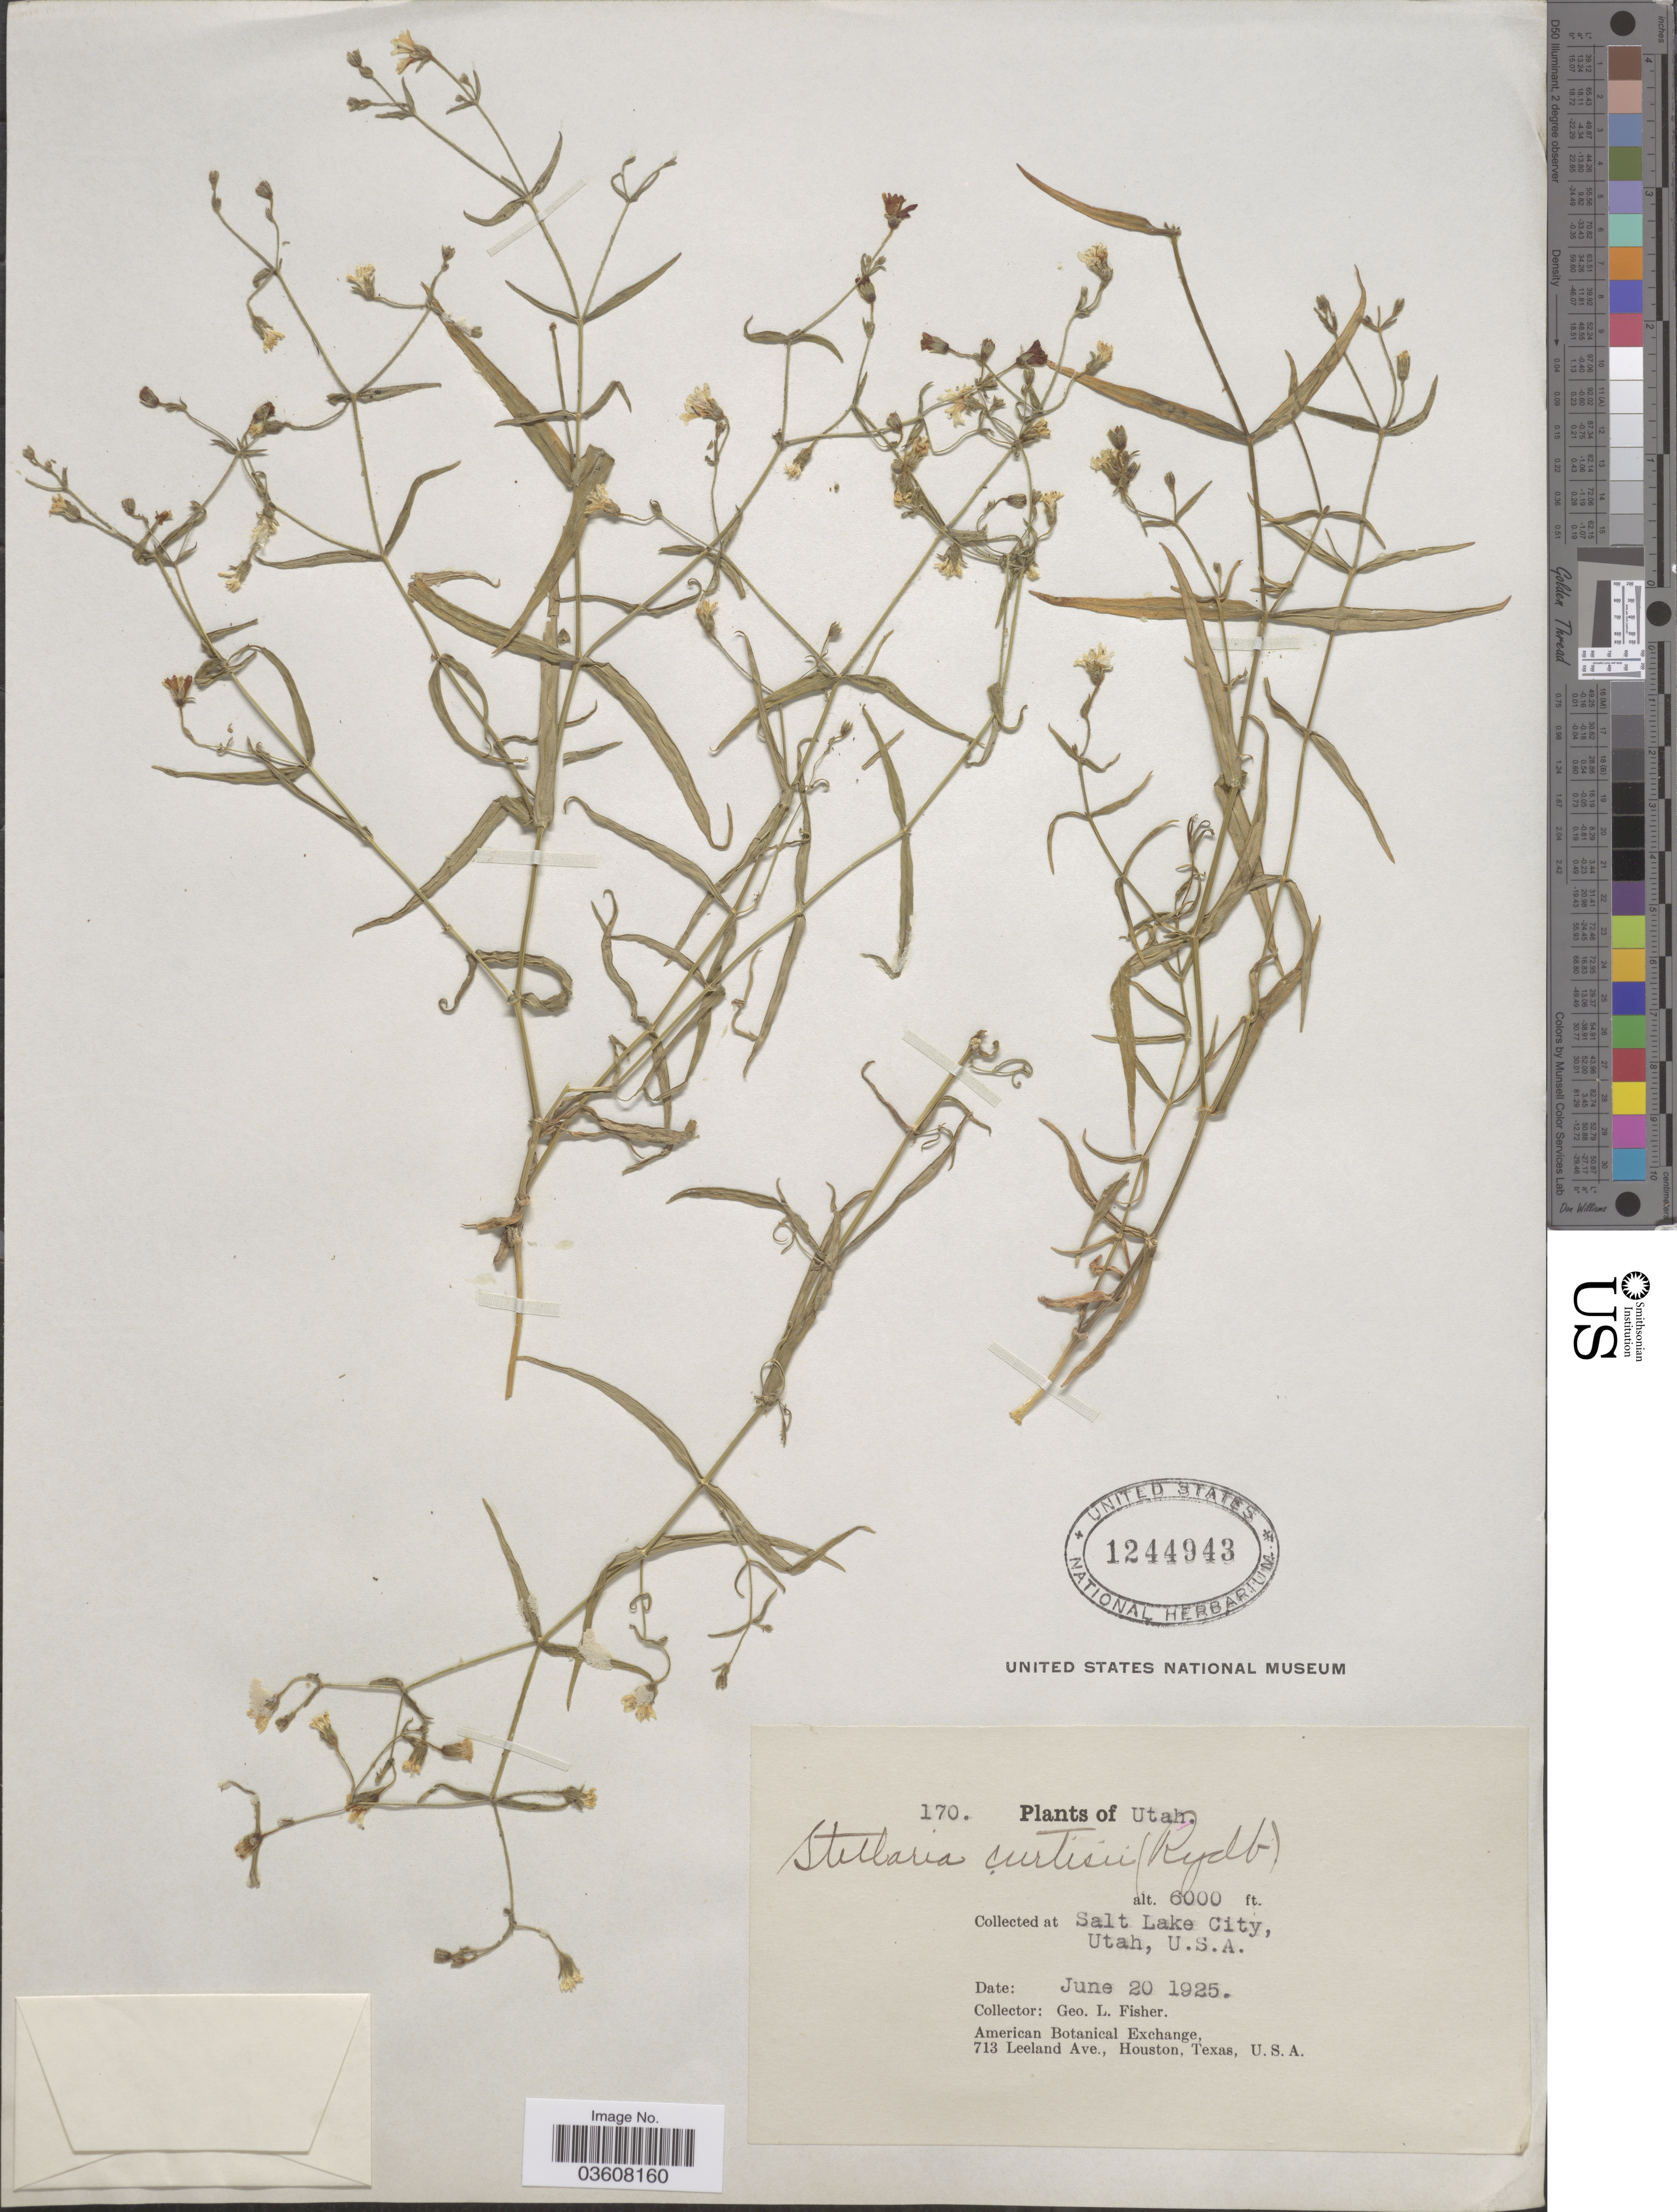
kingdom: Plantae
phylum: Tracheophyta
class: Magnoliopsida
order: Caryophyllales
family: Caryophyllaceae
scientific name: Torreyostellaria jamesiana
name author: (Torr.) Gang Yao et al.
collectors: G. L. Fisher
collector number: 170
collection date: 1925-06-20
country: United States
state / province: Utah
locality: Salt Lake City, U. S. A.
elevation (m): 1829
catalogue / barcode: US 1244943